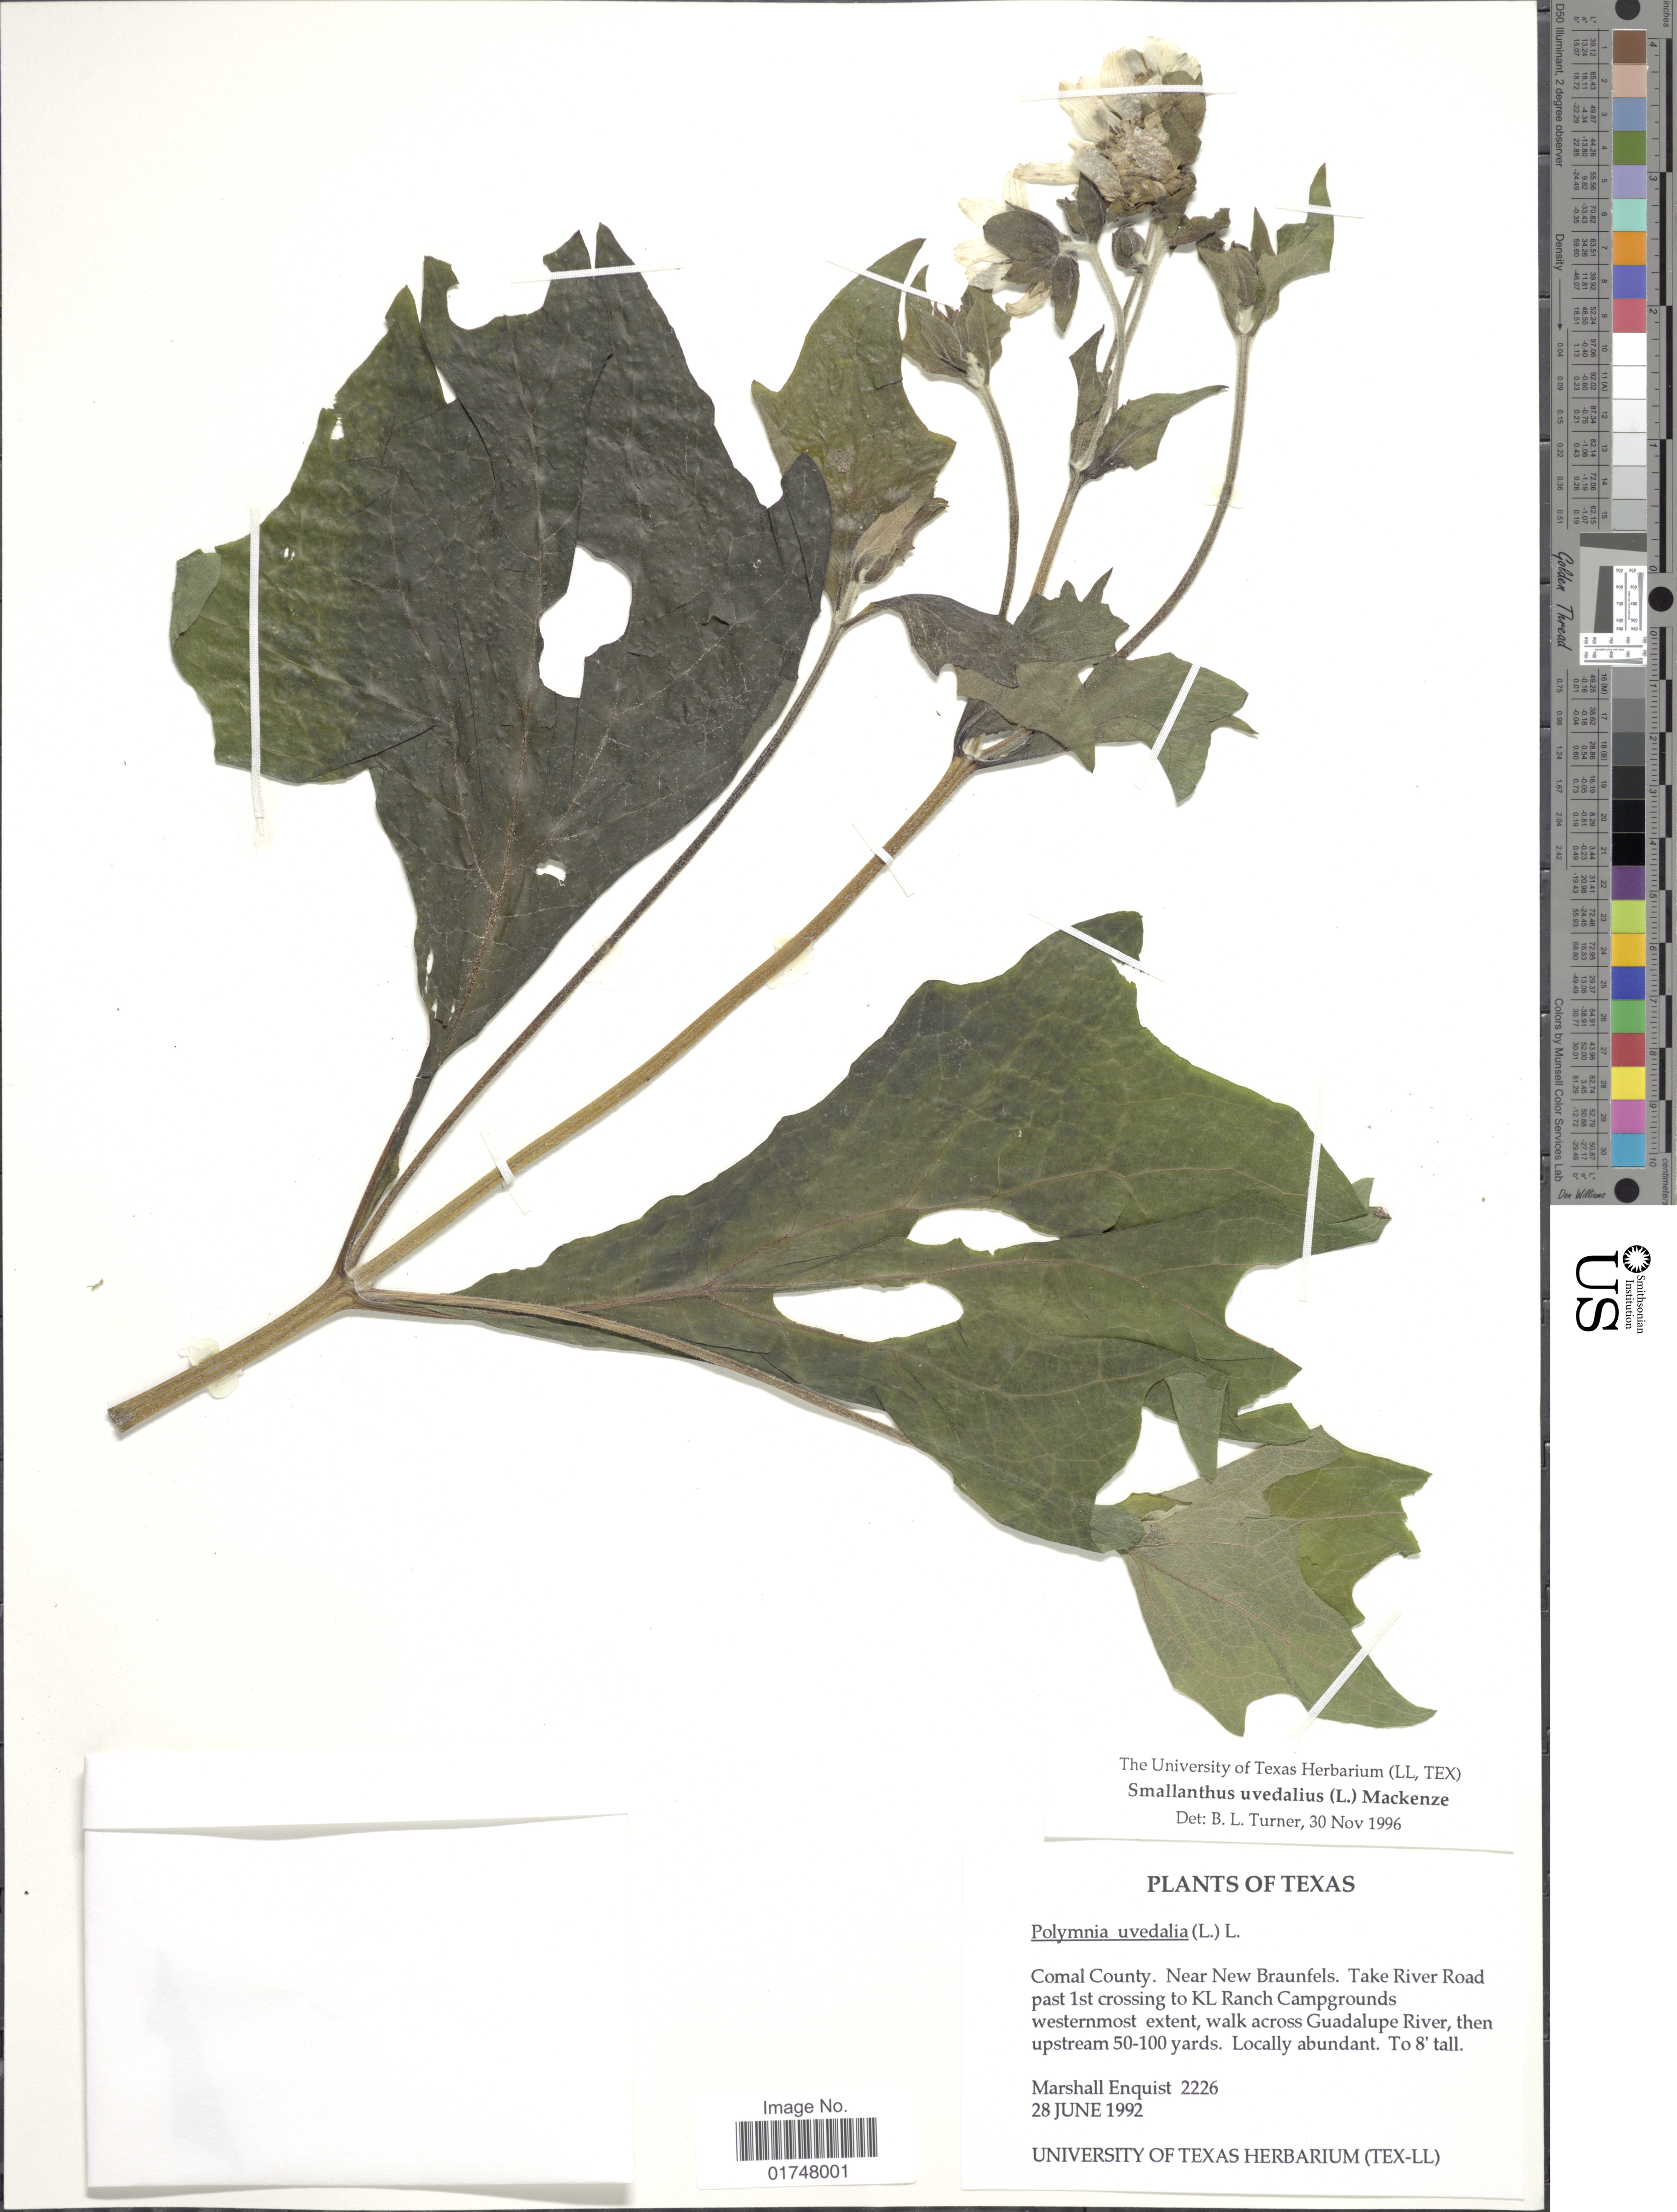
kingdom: Plantae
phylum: Tracheophyta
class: Magnoliopsida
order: Asterales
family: Asteraceae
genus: Smallanthus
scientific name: Smallanthus uvedalia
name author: (L.) Mack. ex Mack.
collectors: M. Enquist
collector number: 2226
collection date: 1992-06-28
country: United States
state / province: Texas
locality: Comal County. Near Braunfels. Take River Road past 1st crossing to KL Ranch Campgrounds westernmost extent, walk across Guadalupe River, then upstream 50 - 100 yards